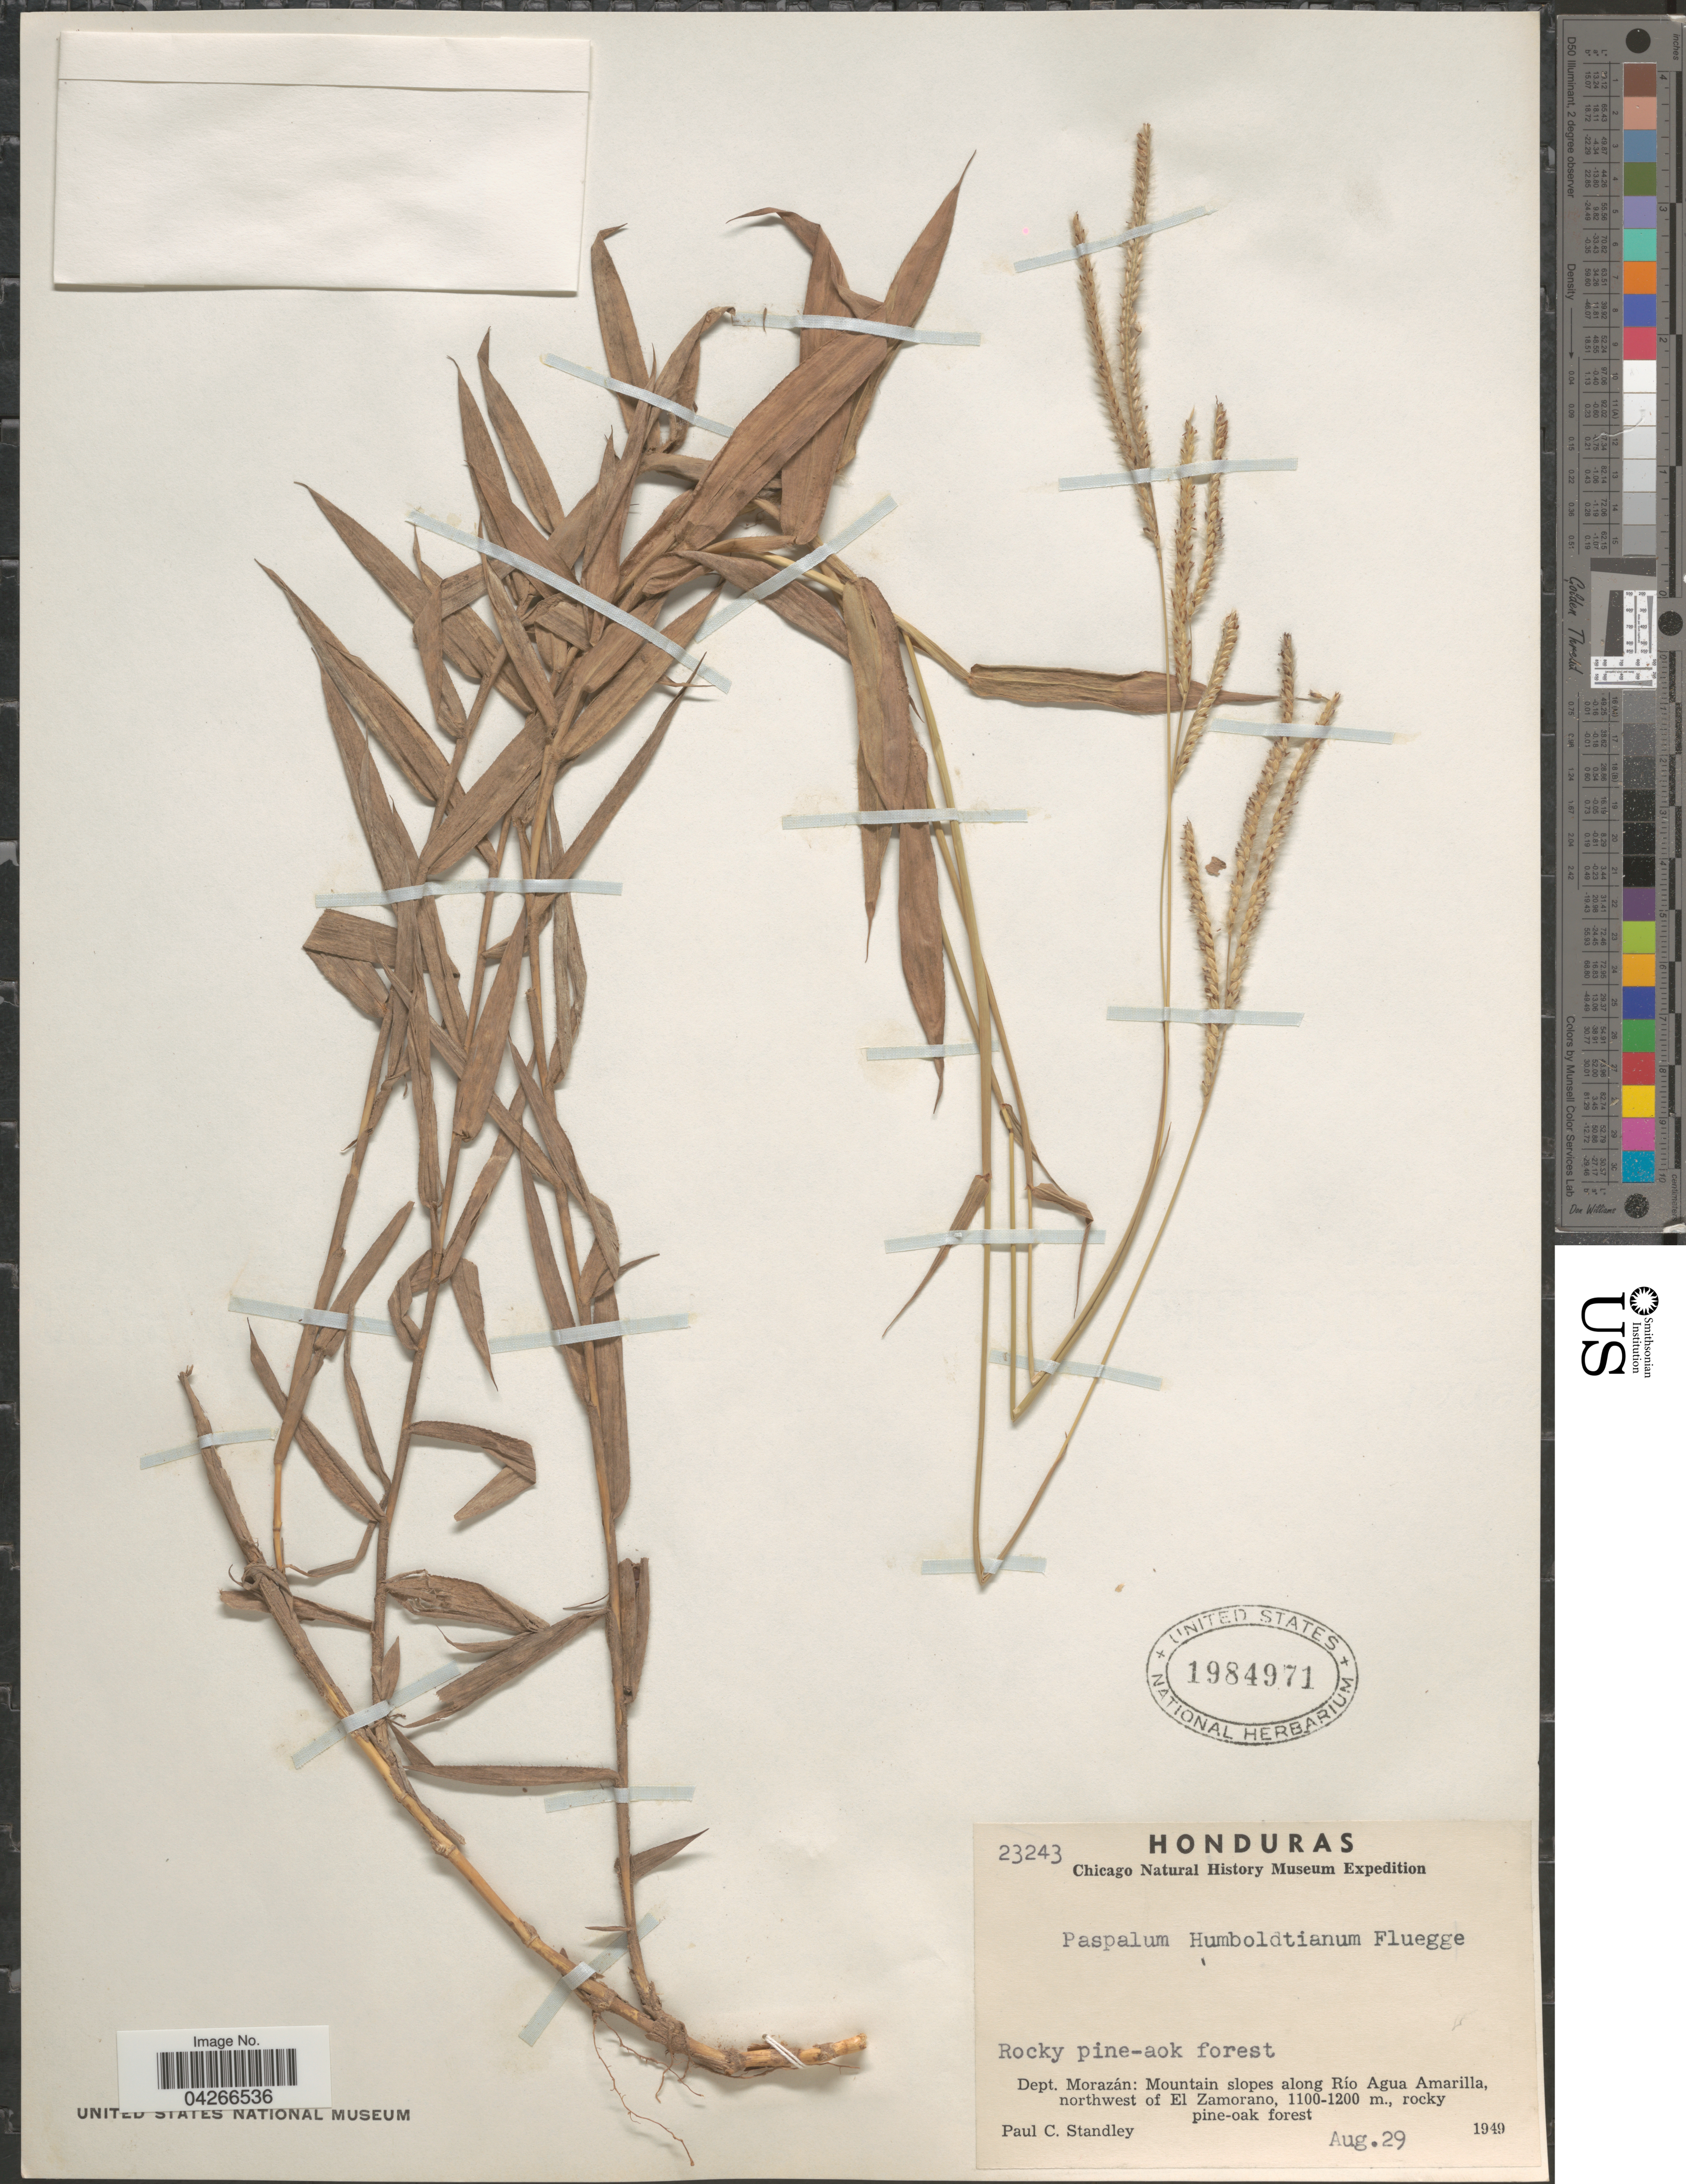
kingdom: Plantae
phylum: Tracheophyta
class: Liliopsida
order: Poales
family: Poaceae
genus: Paspalum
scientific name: Paspalum humboldtianum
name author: Flüggé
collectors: P. C. Standley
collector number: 23243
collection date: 1949-08-29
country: Honduras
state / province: Fco. Morazán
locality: Chicago Natural History Museum Expedition. Rocky pine-oak forest. Dept. Morazán: Mountain slopes along Río Agua Amarilla, northwest of El Zamorano, rocky pine-oak forest.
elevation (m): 1100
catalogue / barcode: US 1984971